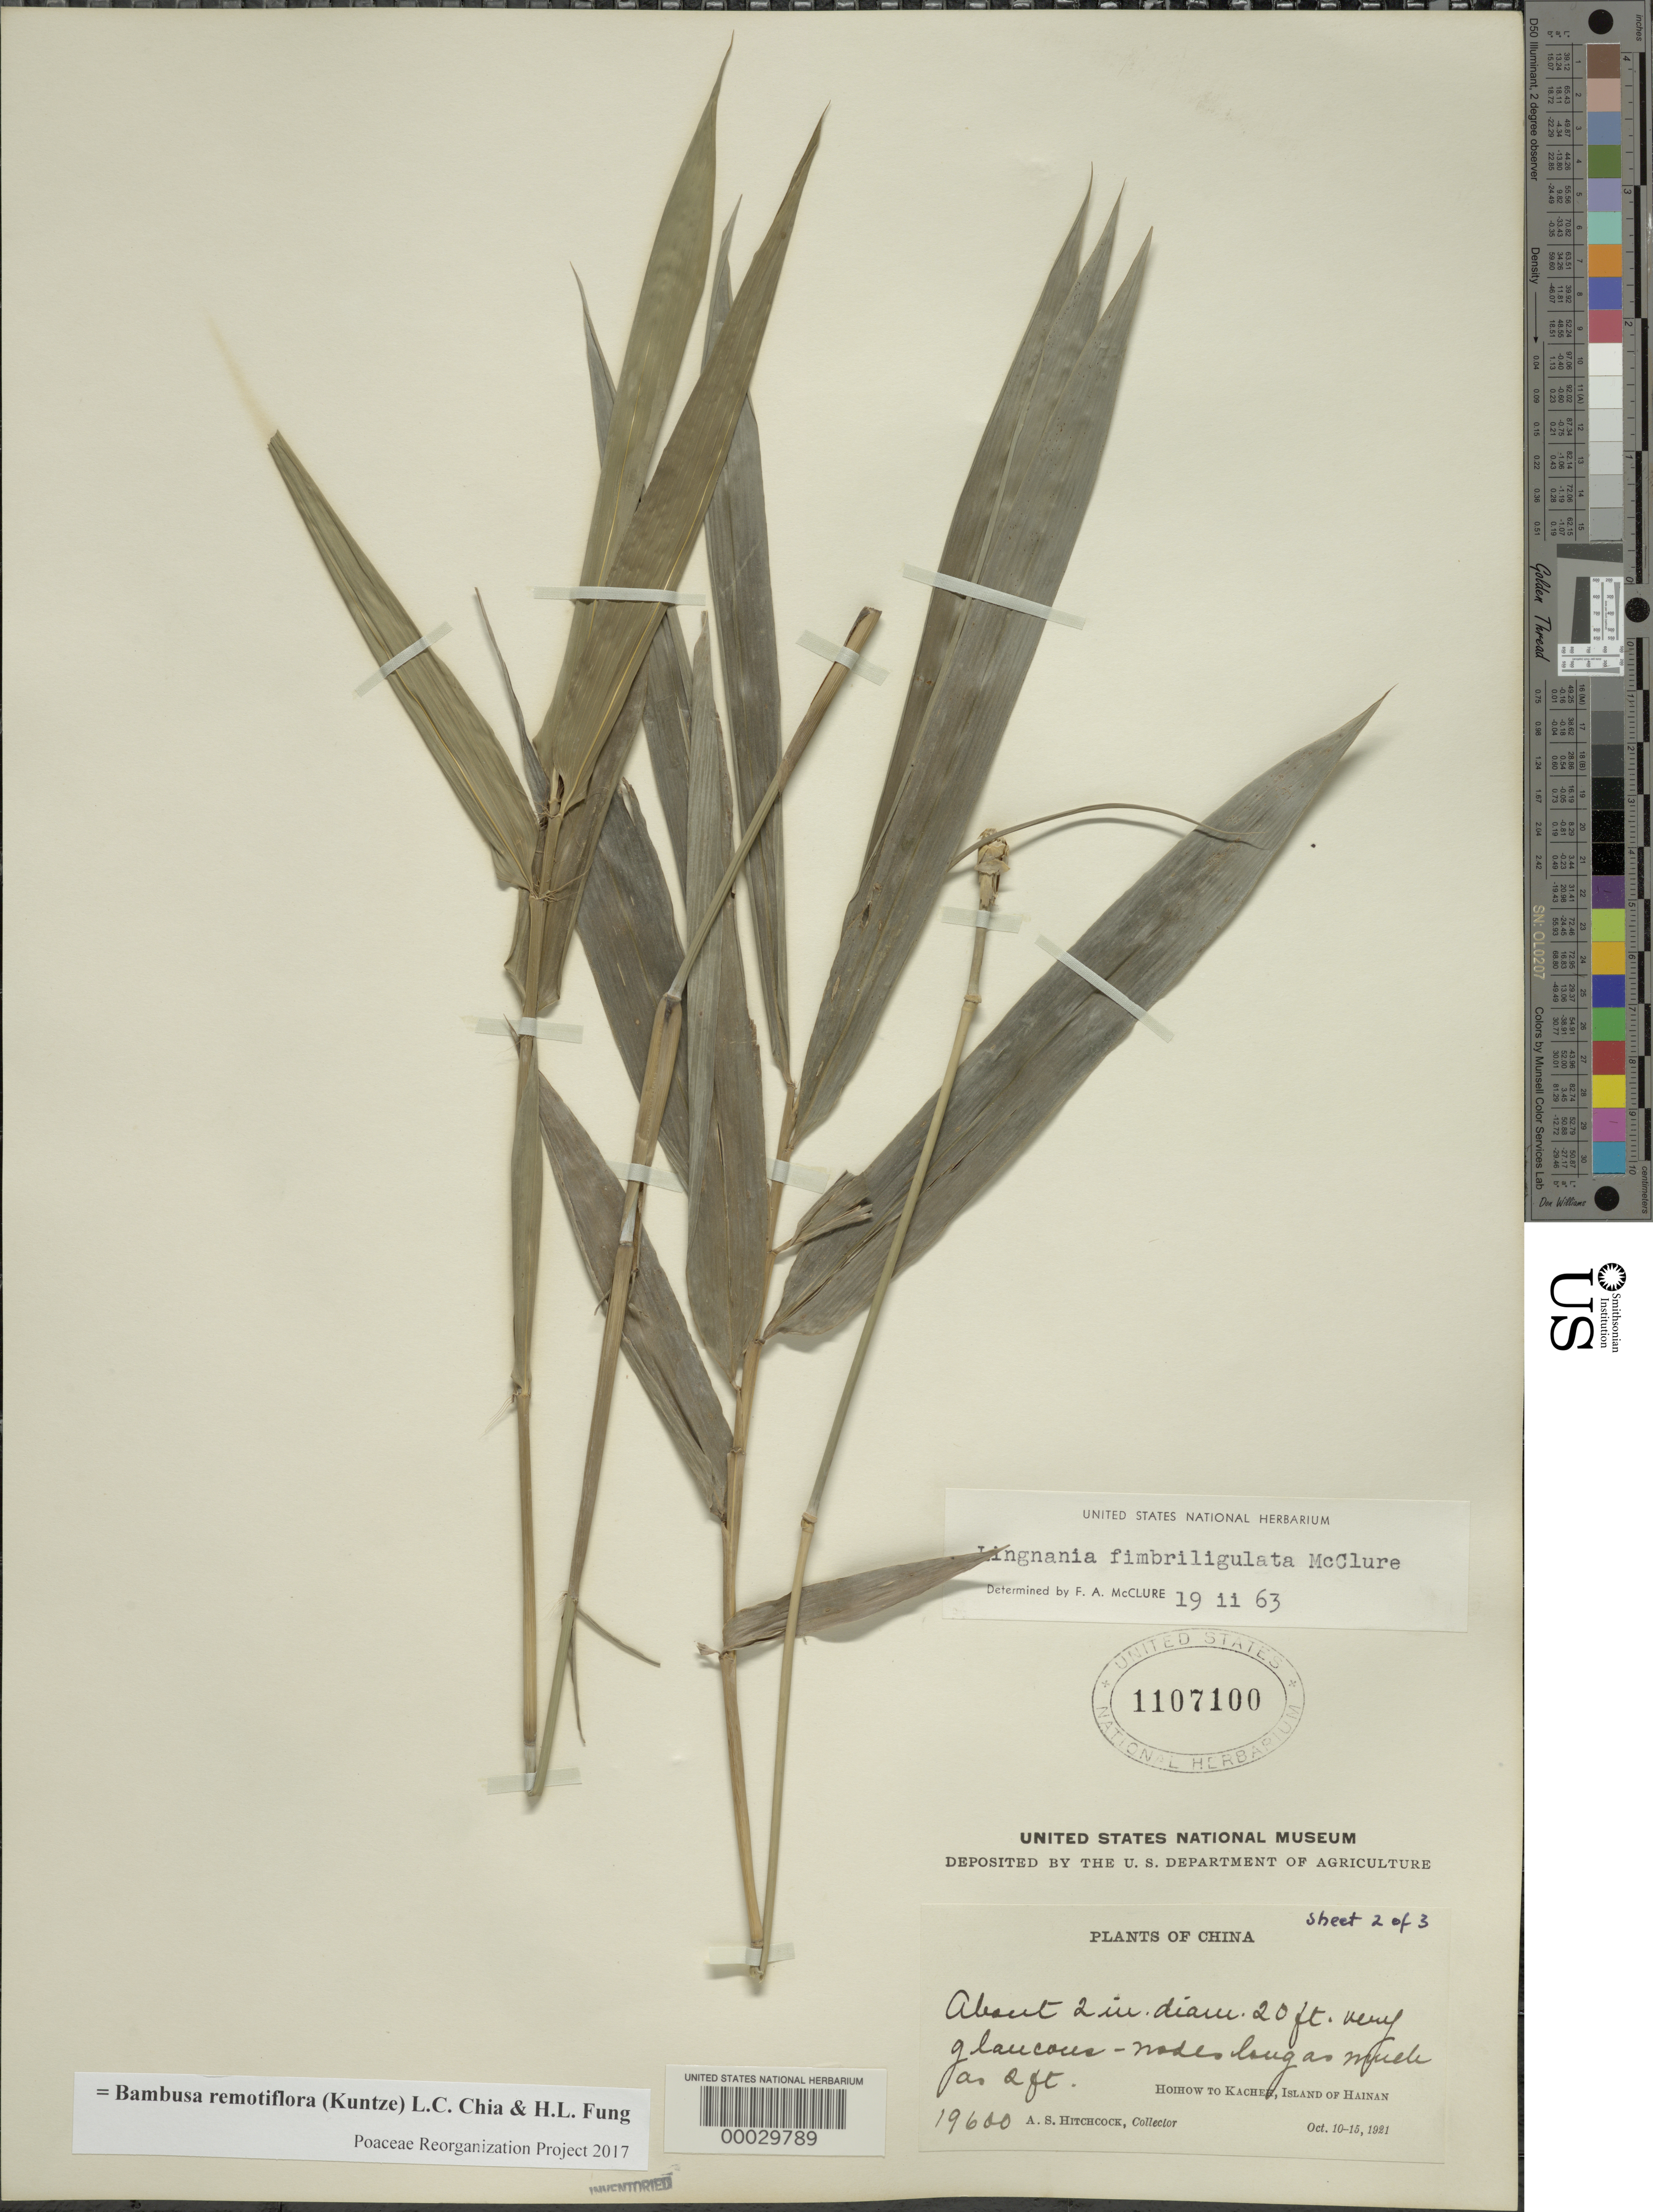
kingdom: Plantae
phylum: Tracheophyta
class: Liliopsida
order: Poales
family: Poaceae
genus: Bambusa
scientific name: Bambusa remotiflora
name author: (Kuntze) Chia & H.L. Fung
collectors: A. S. Hitchcock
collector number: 19600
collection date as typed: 10 Oct 1921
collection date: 1921-10-10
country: China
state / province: Hainan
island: Hainan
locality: Hoihow to kachek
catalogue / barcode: US 1107100